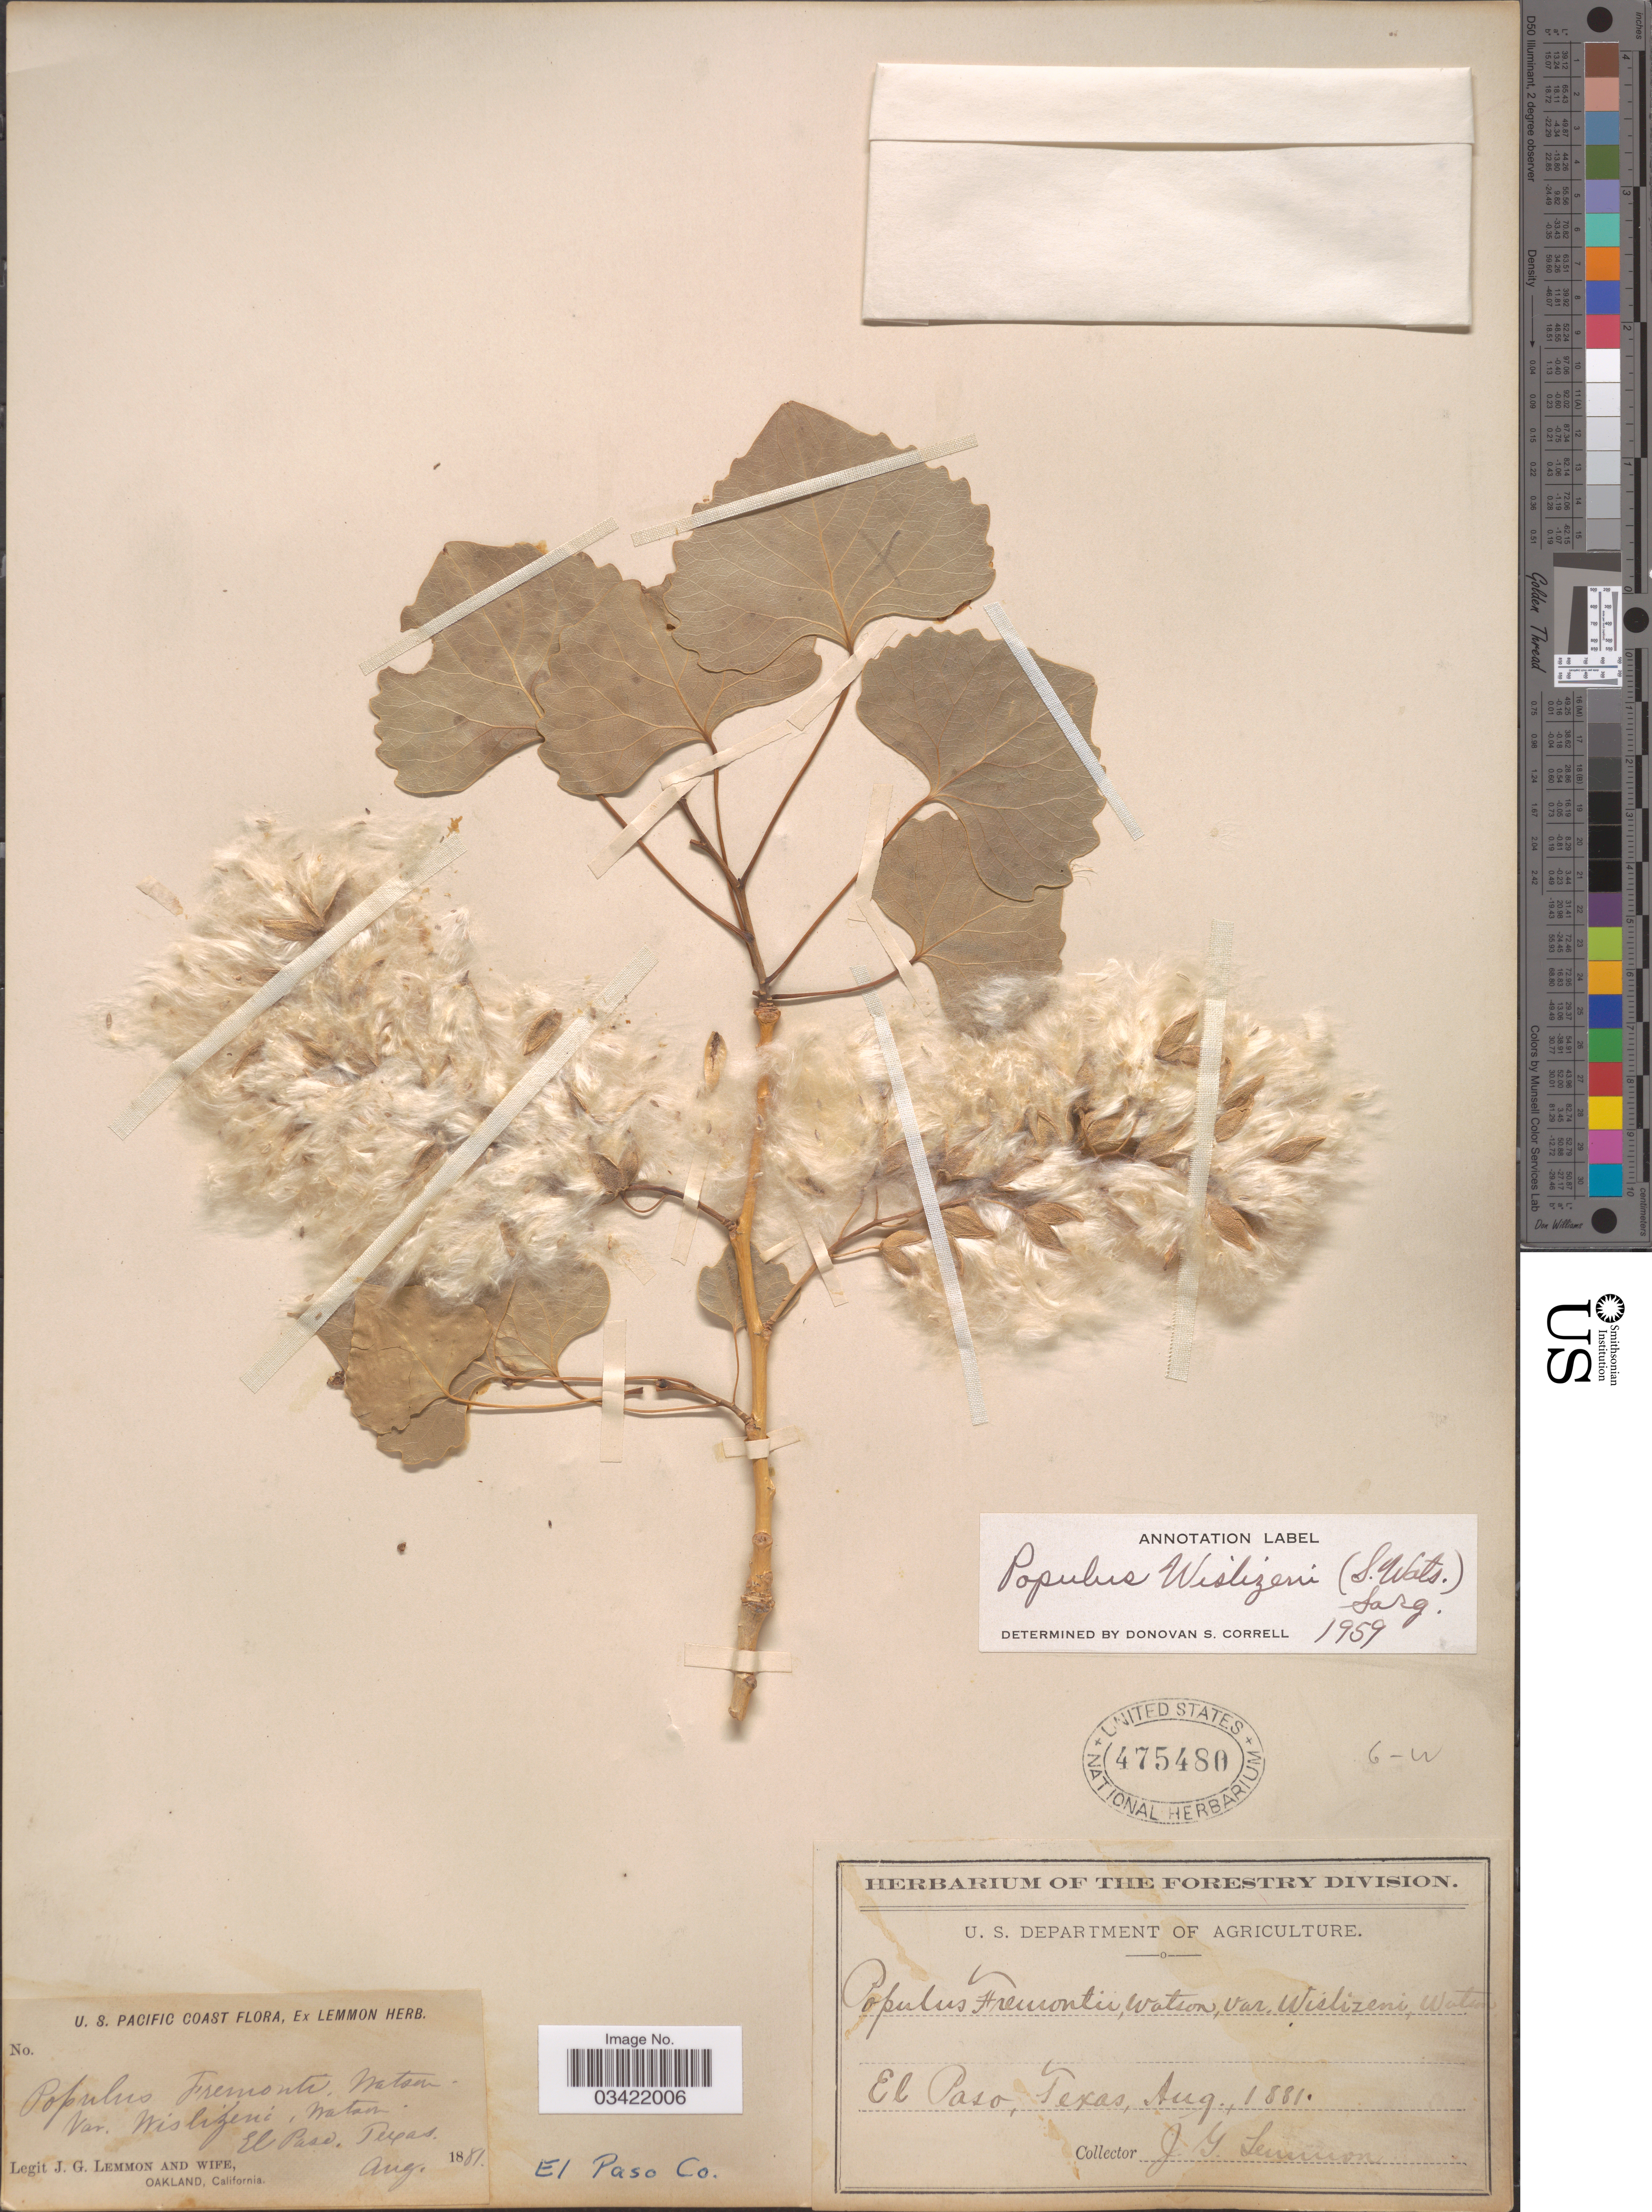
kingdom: Plantae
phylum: Tracheophyta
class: Magnoliopsida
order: Malpighiales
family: Salicaceae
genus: Populus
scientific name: Populus deltoides subsp. wislizeni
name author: (S. Watson) Eckenw.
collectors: J. Lemmon & Mrs. J. G. Lemmon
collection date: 1881-08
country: United States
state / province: Texas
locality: El Paso. Pacific Coast. El Paso Co.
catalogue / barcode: US 475480